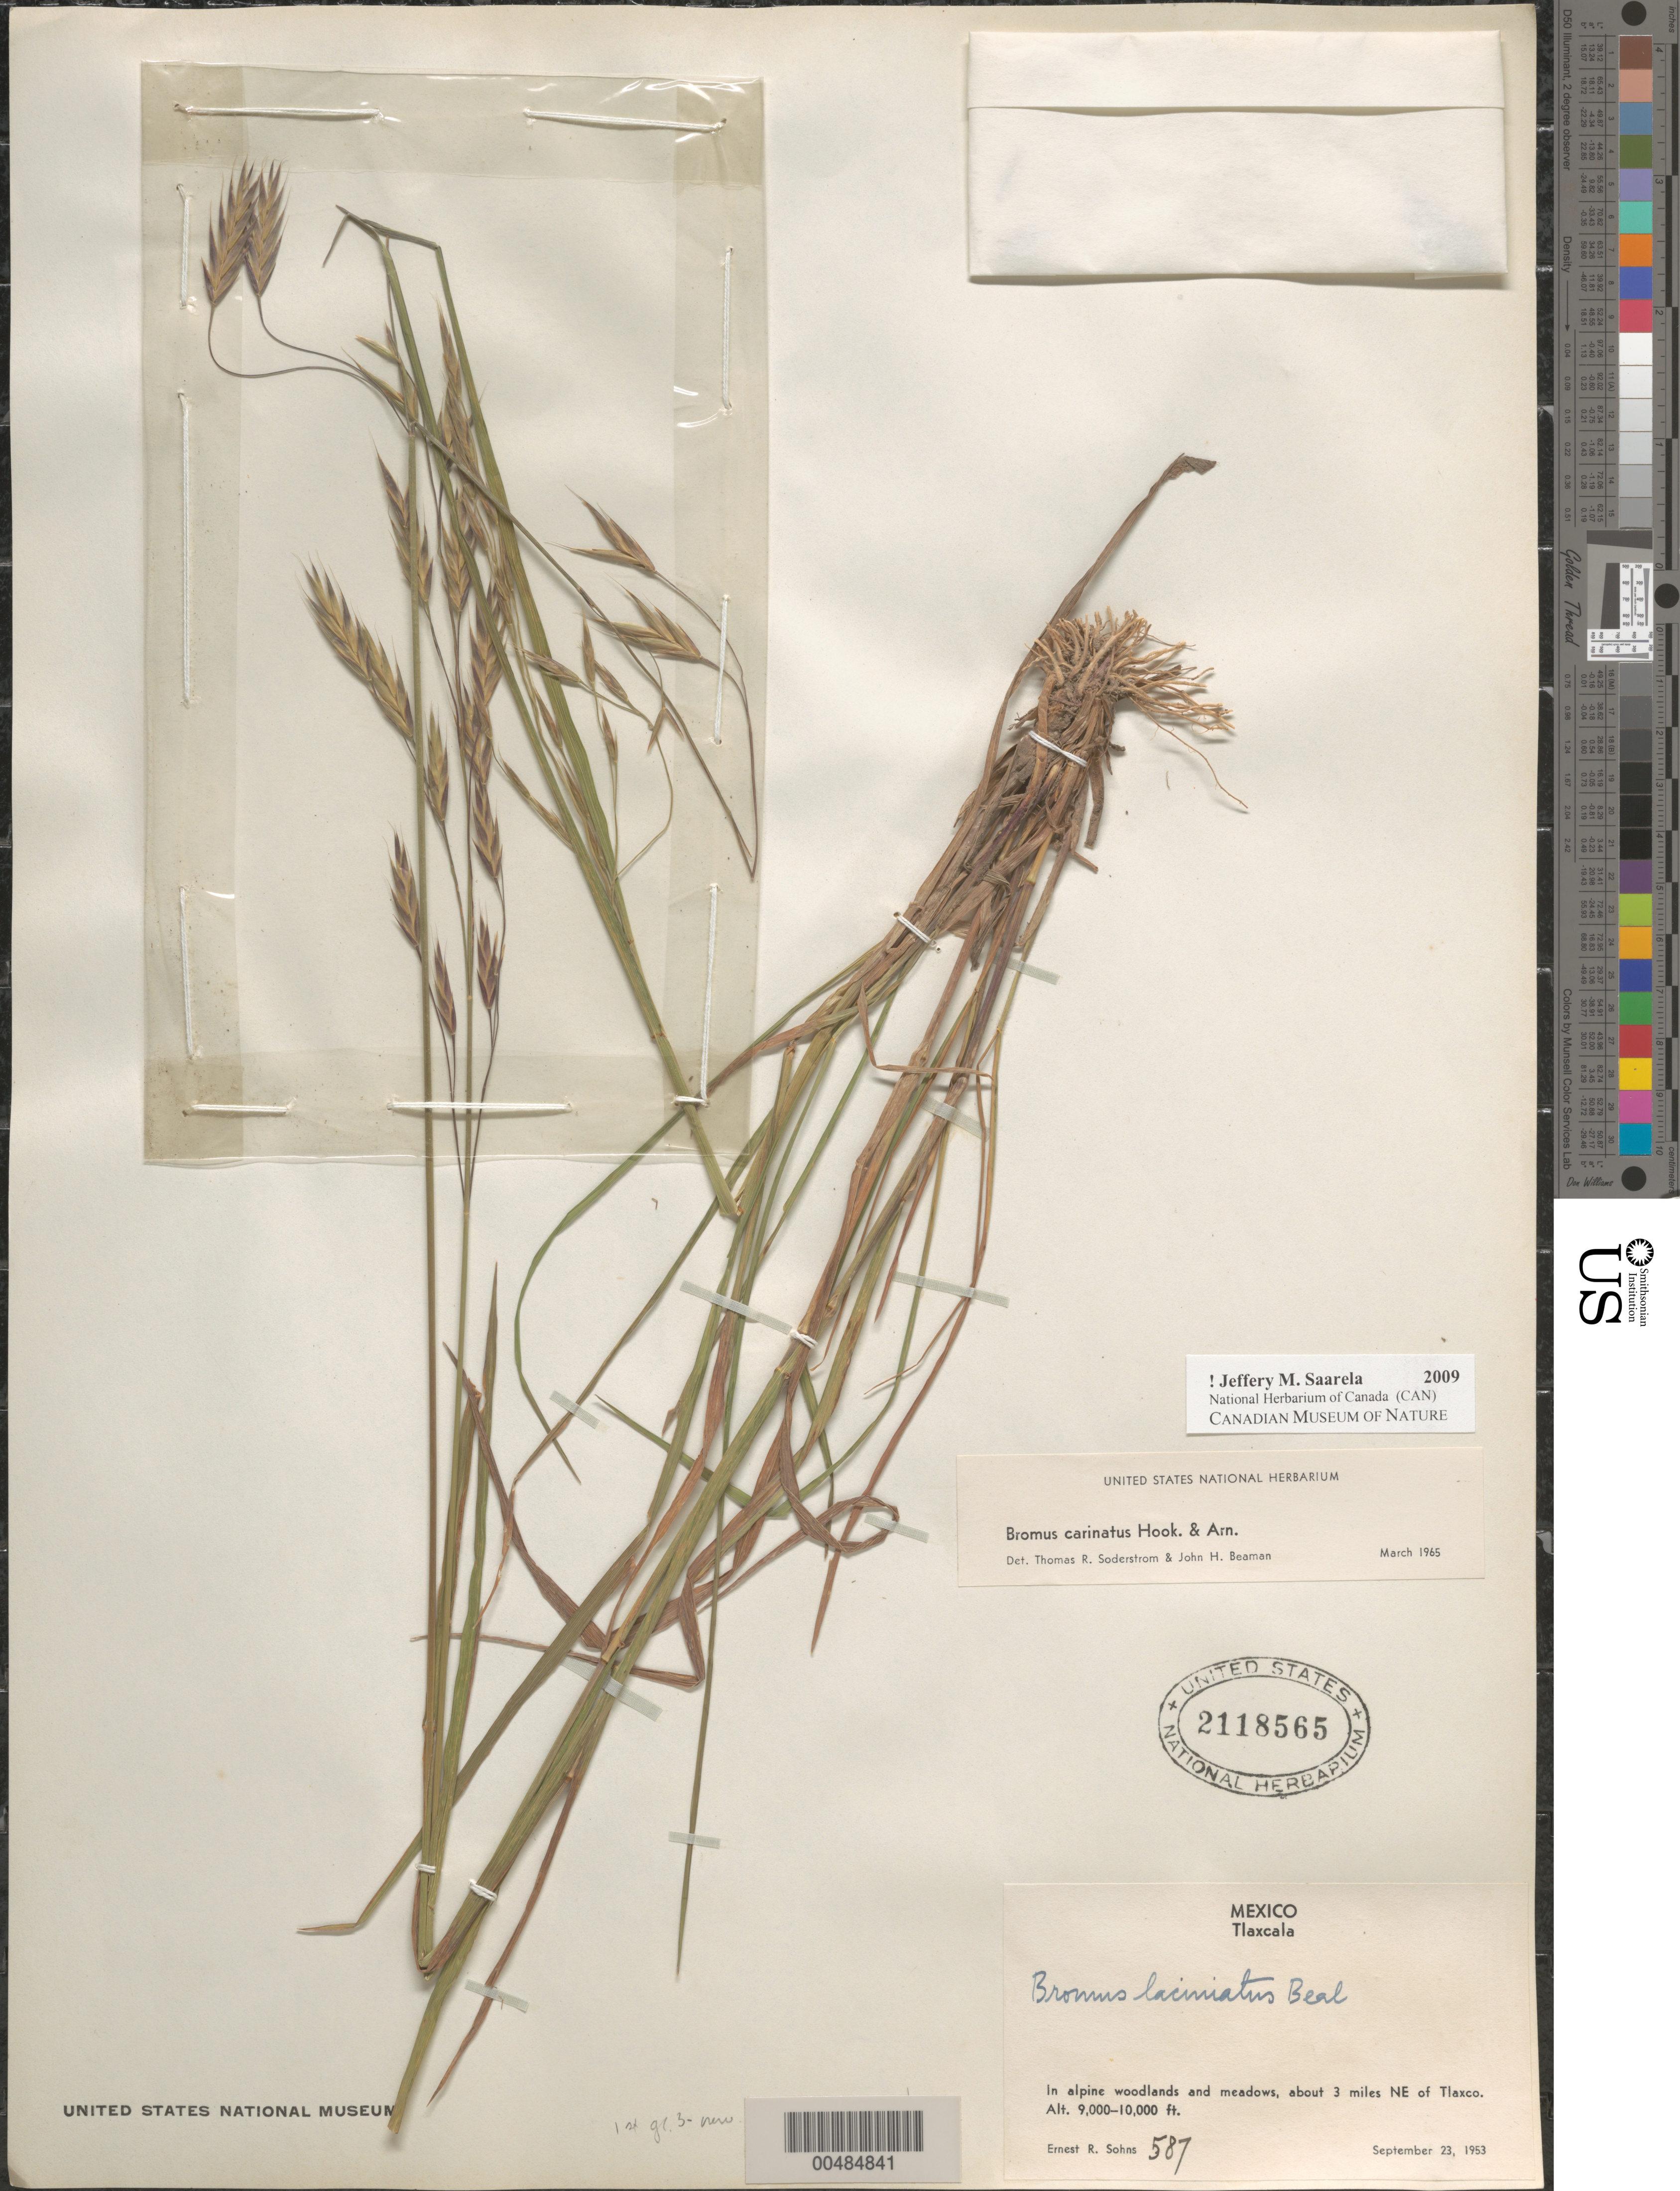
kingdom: Plantae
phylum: Tracheophyta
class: Liliopsida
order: Poales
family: Poaceae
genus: Bromus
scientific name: Bromus carinatus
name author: Hook. & Arn.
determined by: Soderstrom, T. R.; Beaman, J. H.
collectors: E. R. Sohns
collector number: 587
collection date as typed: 23 Sep 1953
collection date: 1953-09-23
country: Mexico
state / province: Tlaxcala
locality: About 3 mi NE of Tlaxco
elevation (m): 2743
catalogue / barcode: US 2118565